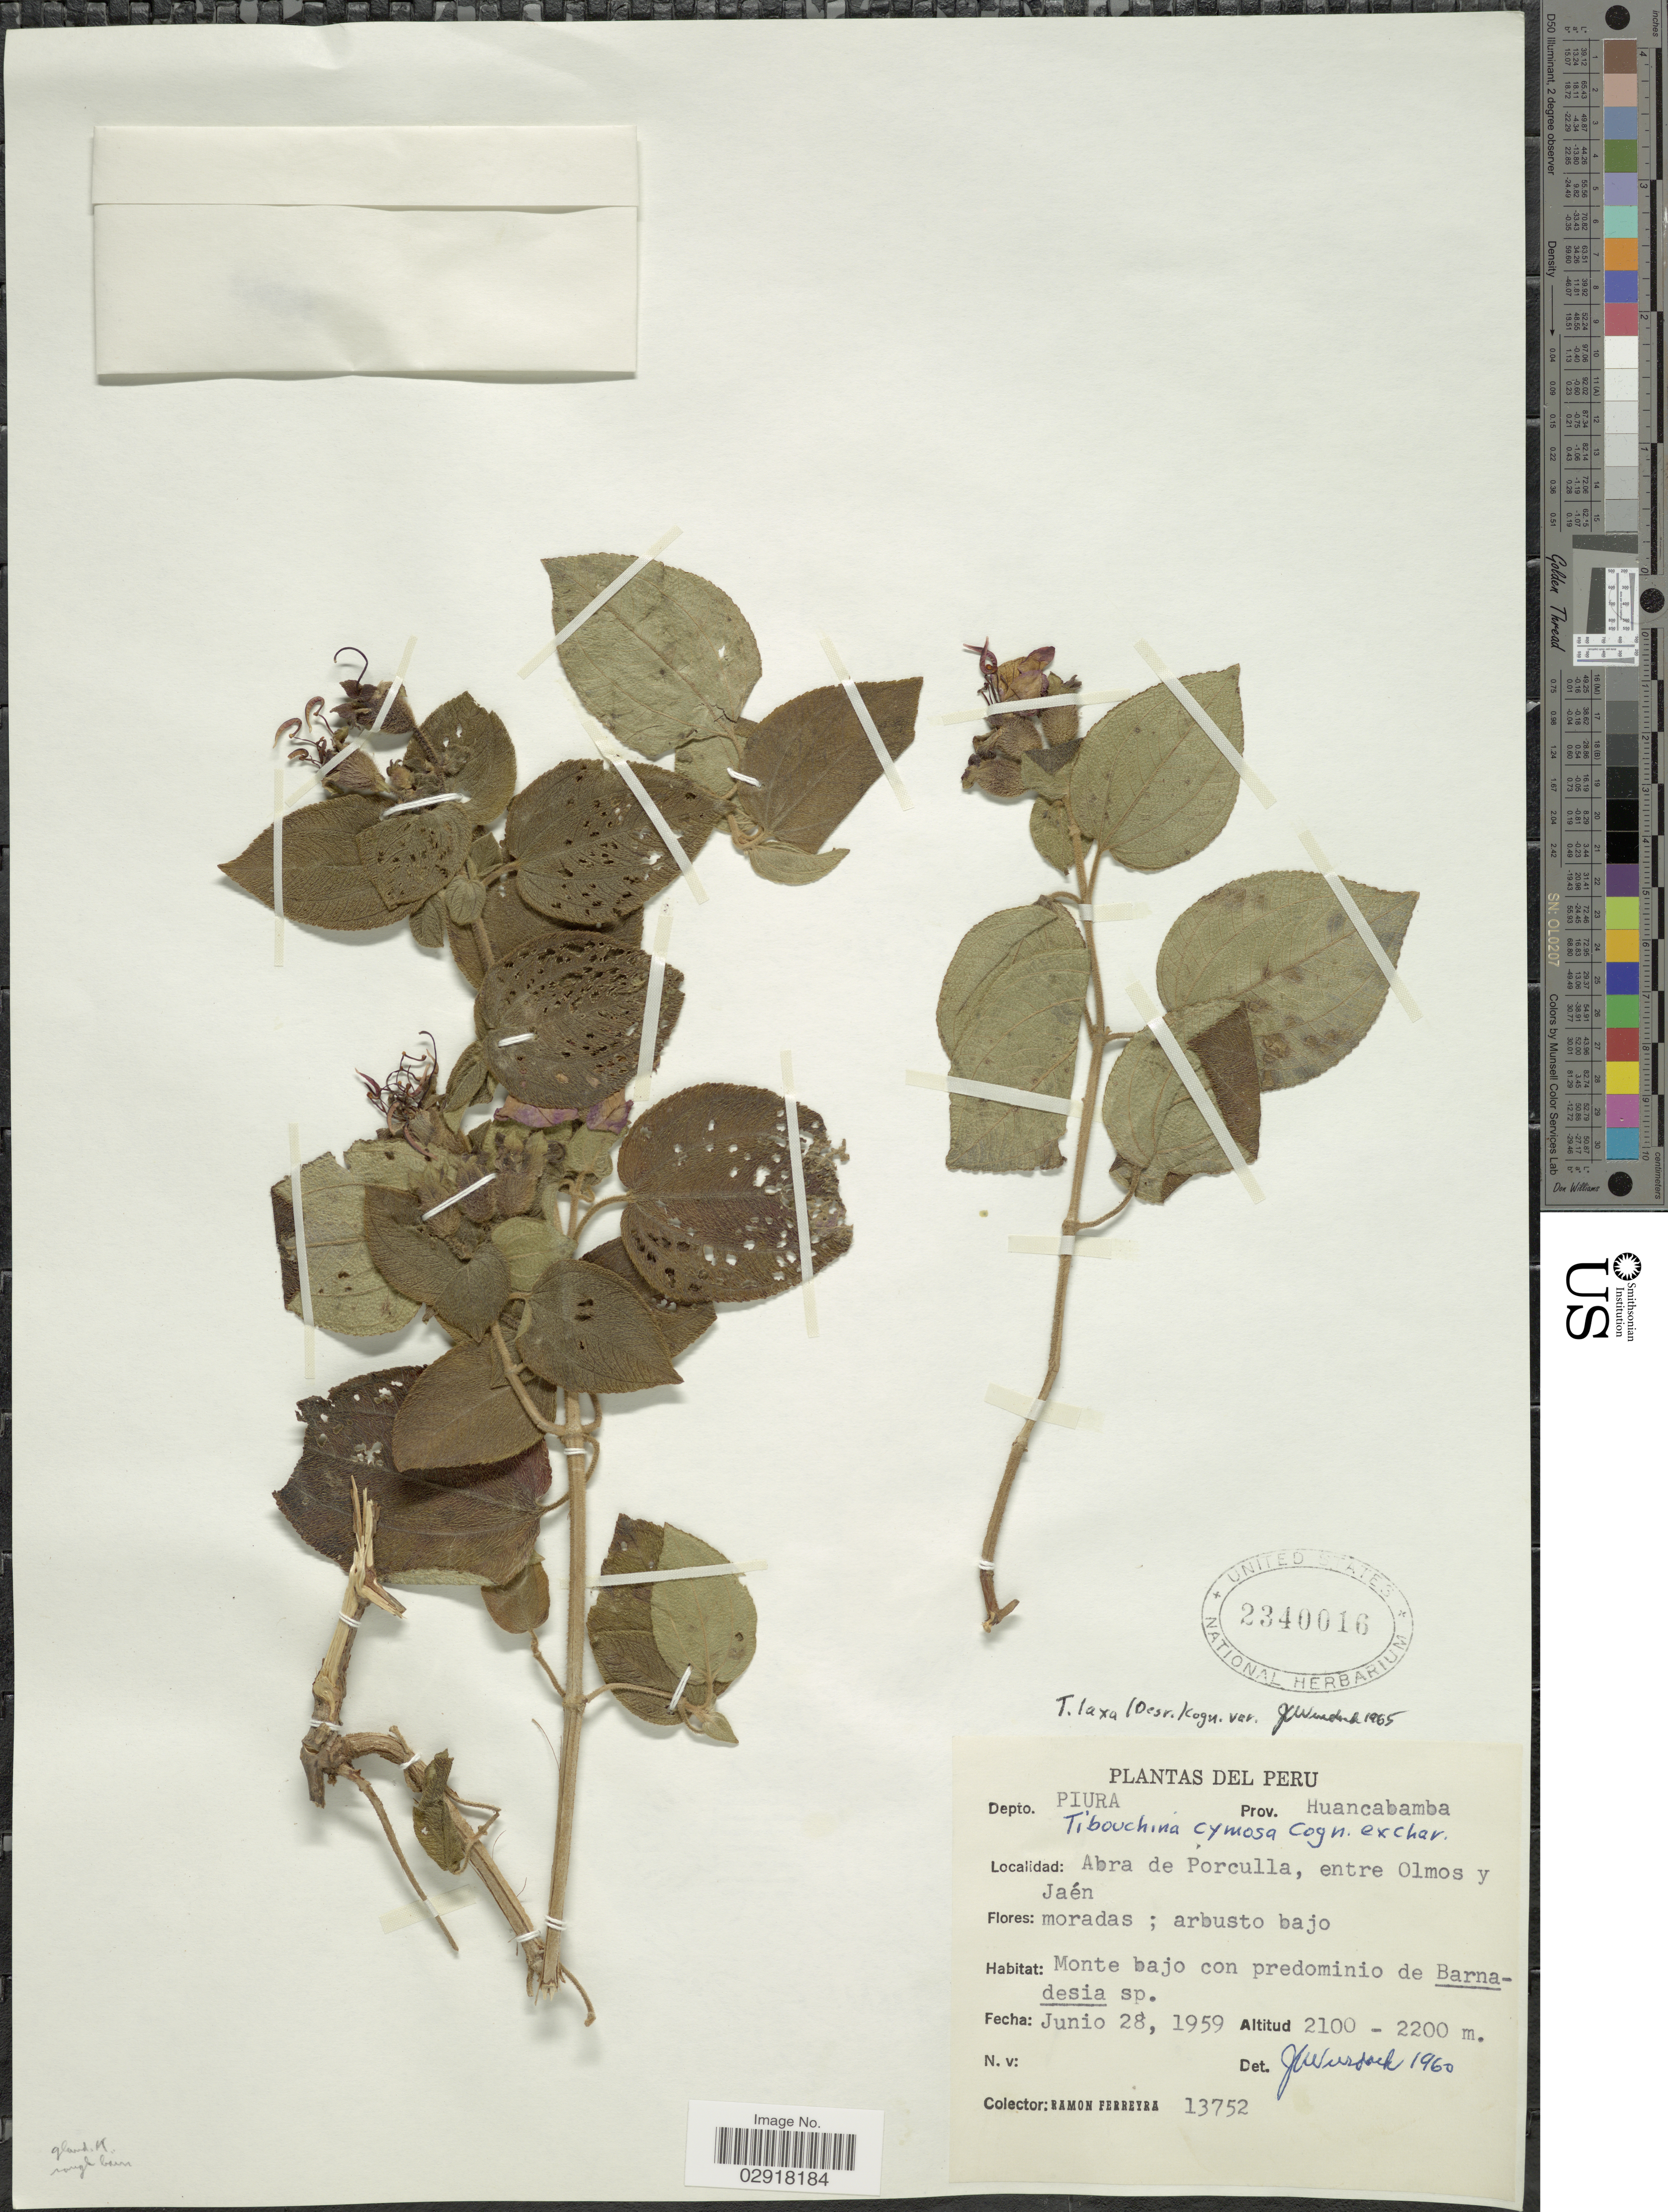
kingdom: Plantae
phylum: Tracheophyta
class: Magnoliopsida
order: Myrtales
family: Melastomataceae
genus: Chaetogastra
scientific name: Chaetogastra laxa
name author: (Desr.) P.J.F. Guim. & Michelang.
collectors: R. A. Ferreyra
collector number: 13752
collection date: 1959-06-28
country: Peru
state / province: Piura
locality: Depto. Piura. Prov. Huancabamba. Abra de Porculla, entre Olmos y Jaén.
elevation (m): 2100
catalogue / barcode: US 2340016